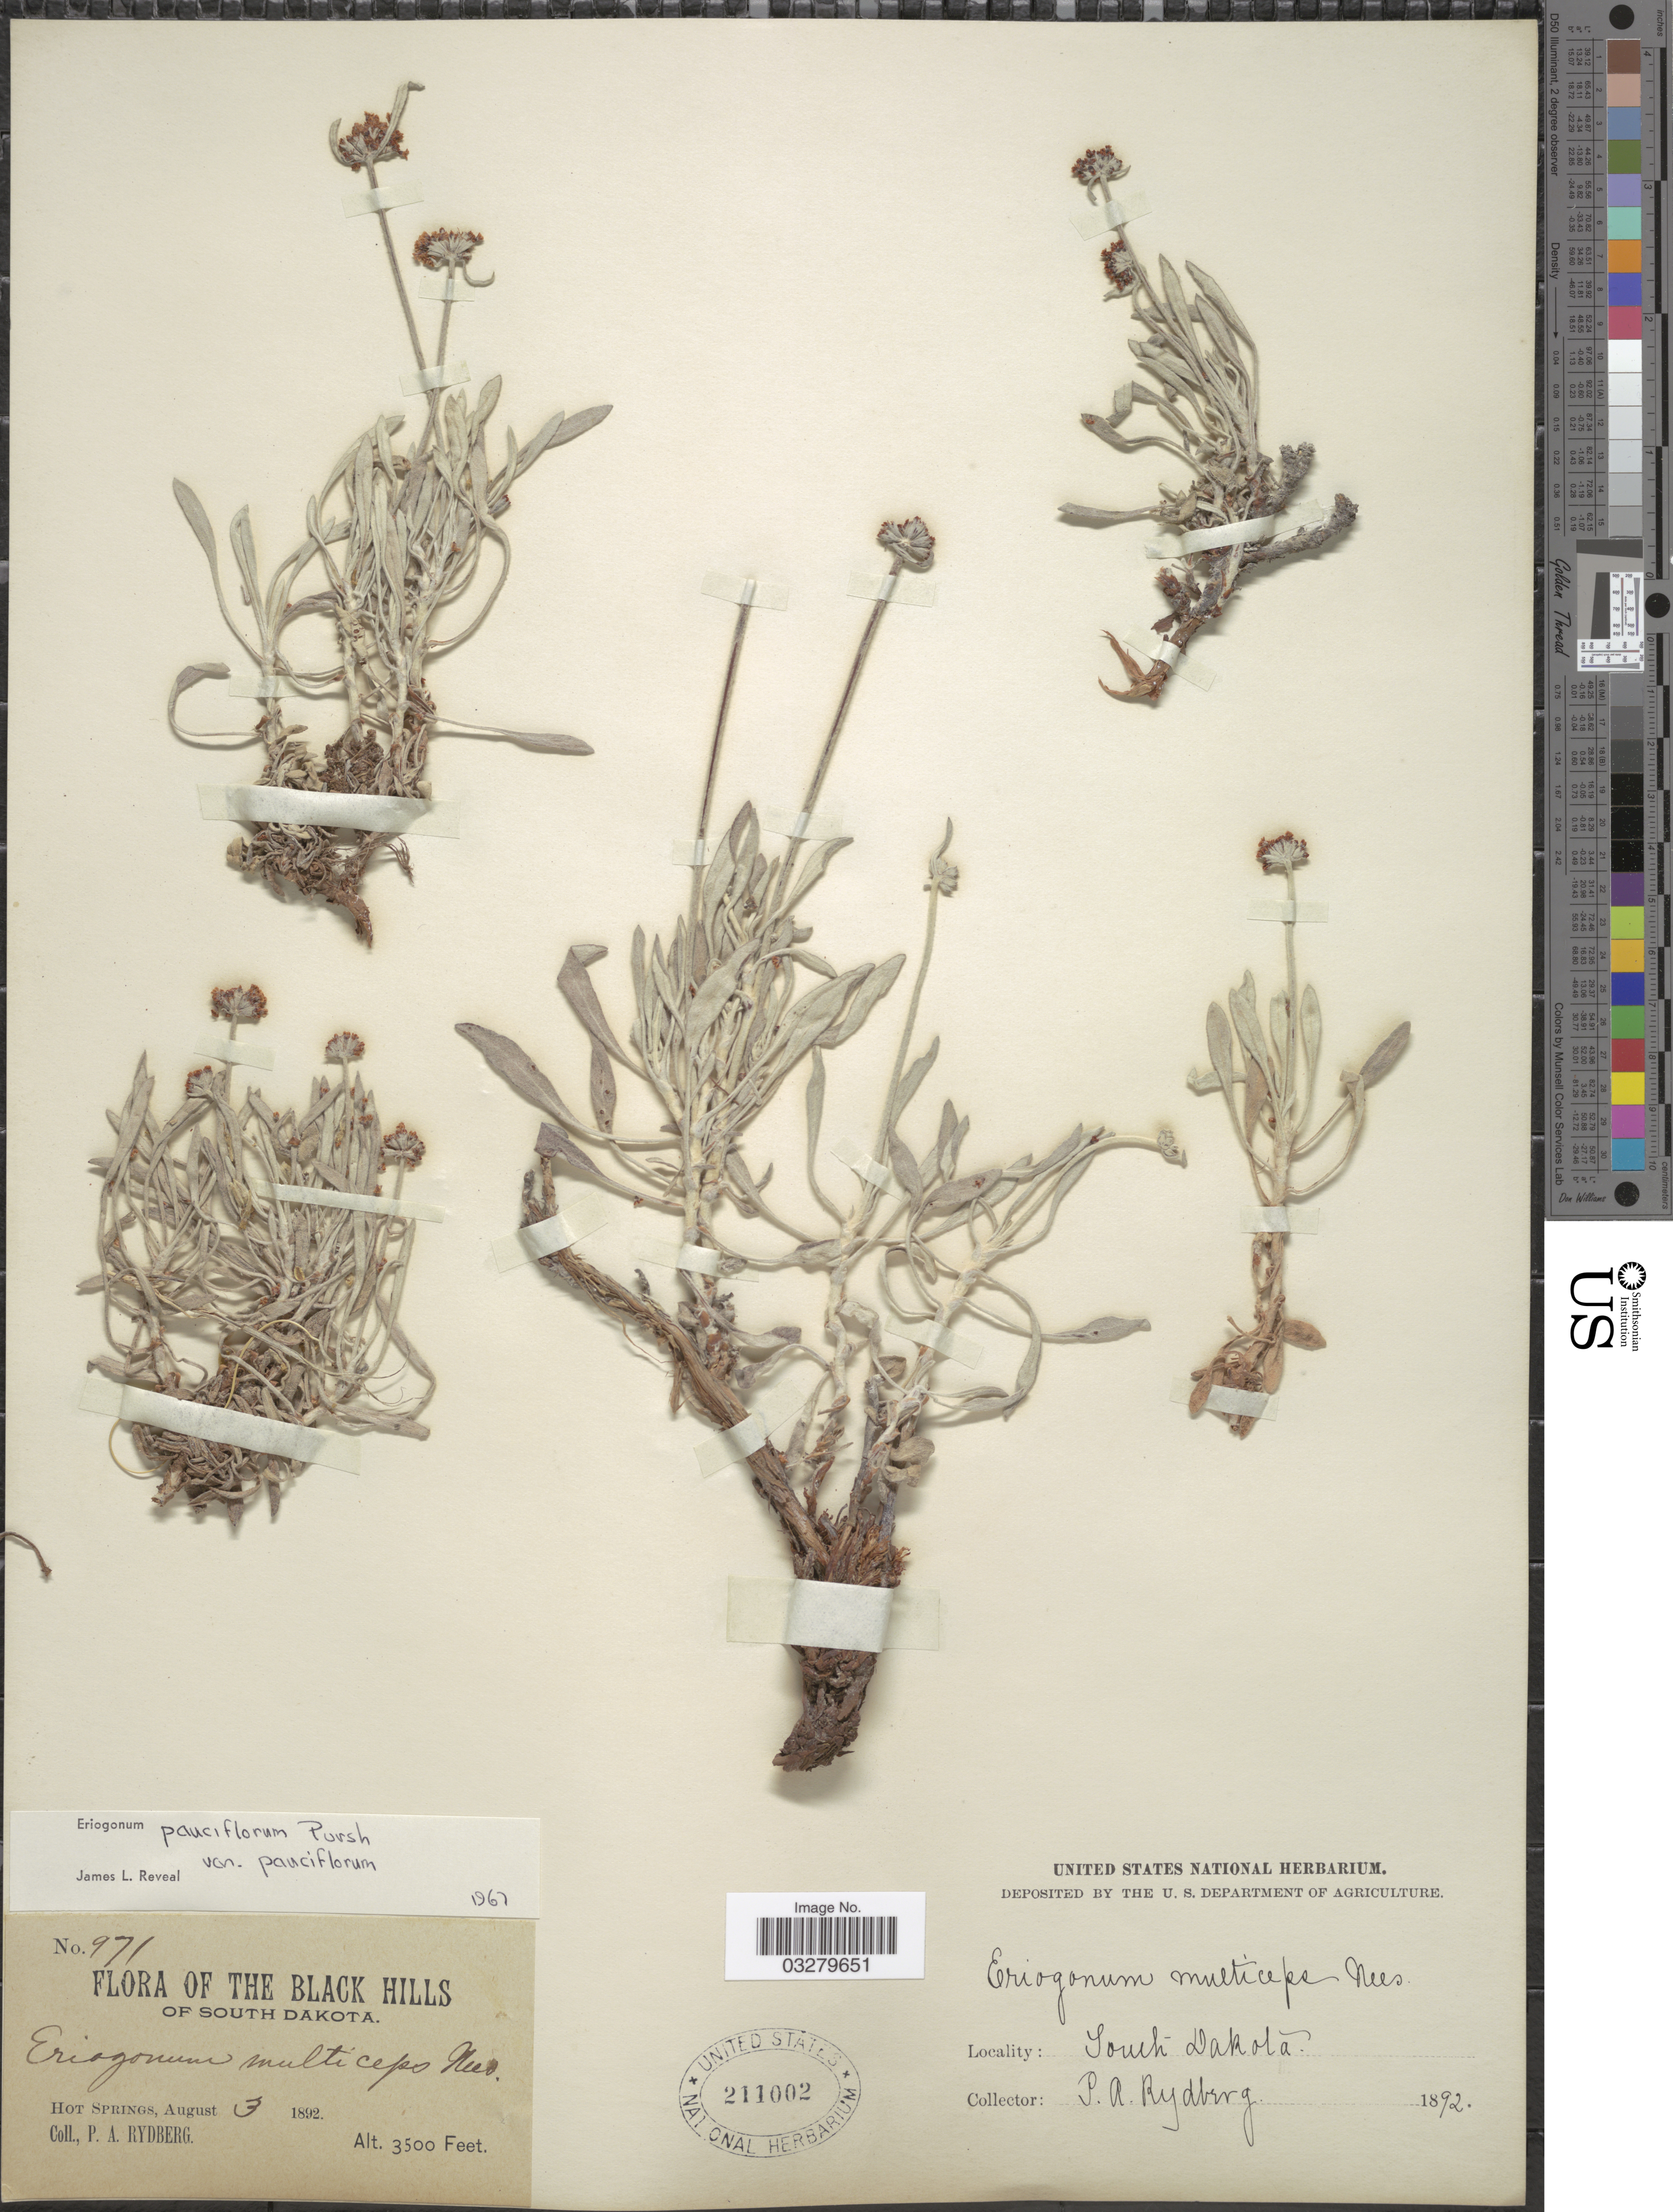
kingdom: Plantae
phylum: Tracheophyta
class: Magnoliopsida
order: Caryophyllales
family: Polygonaceae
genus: Eriogonum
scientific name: Eriogonum pauciflorum var. pauciflorum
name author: Pursh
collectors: P. A. Rydberg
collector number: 971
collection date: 1892-08-03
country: United States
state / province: South Dakota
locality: The Black Hills. Hot Springs.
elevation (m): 1067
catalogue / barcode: US 211002